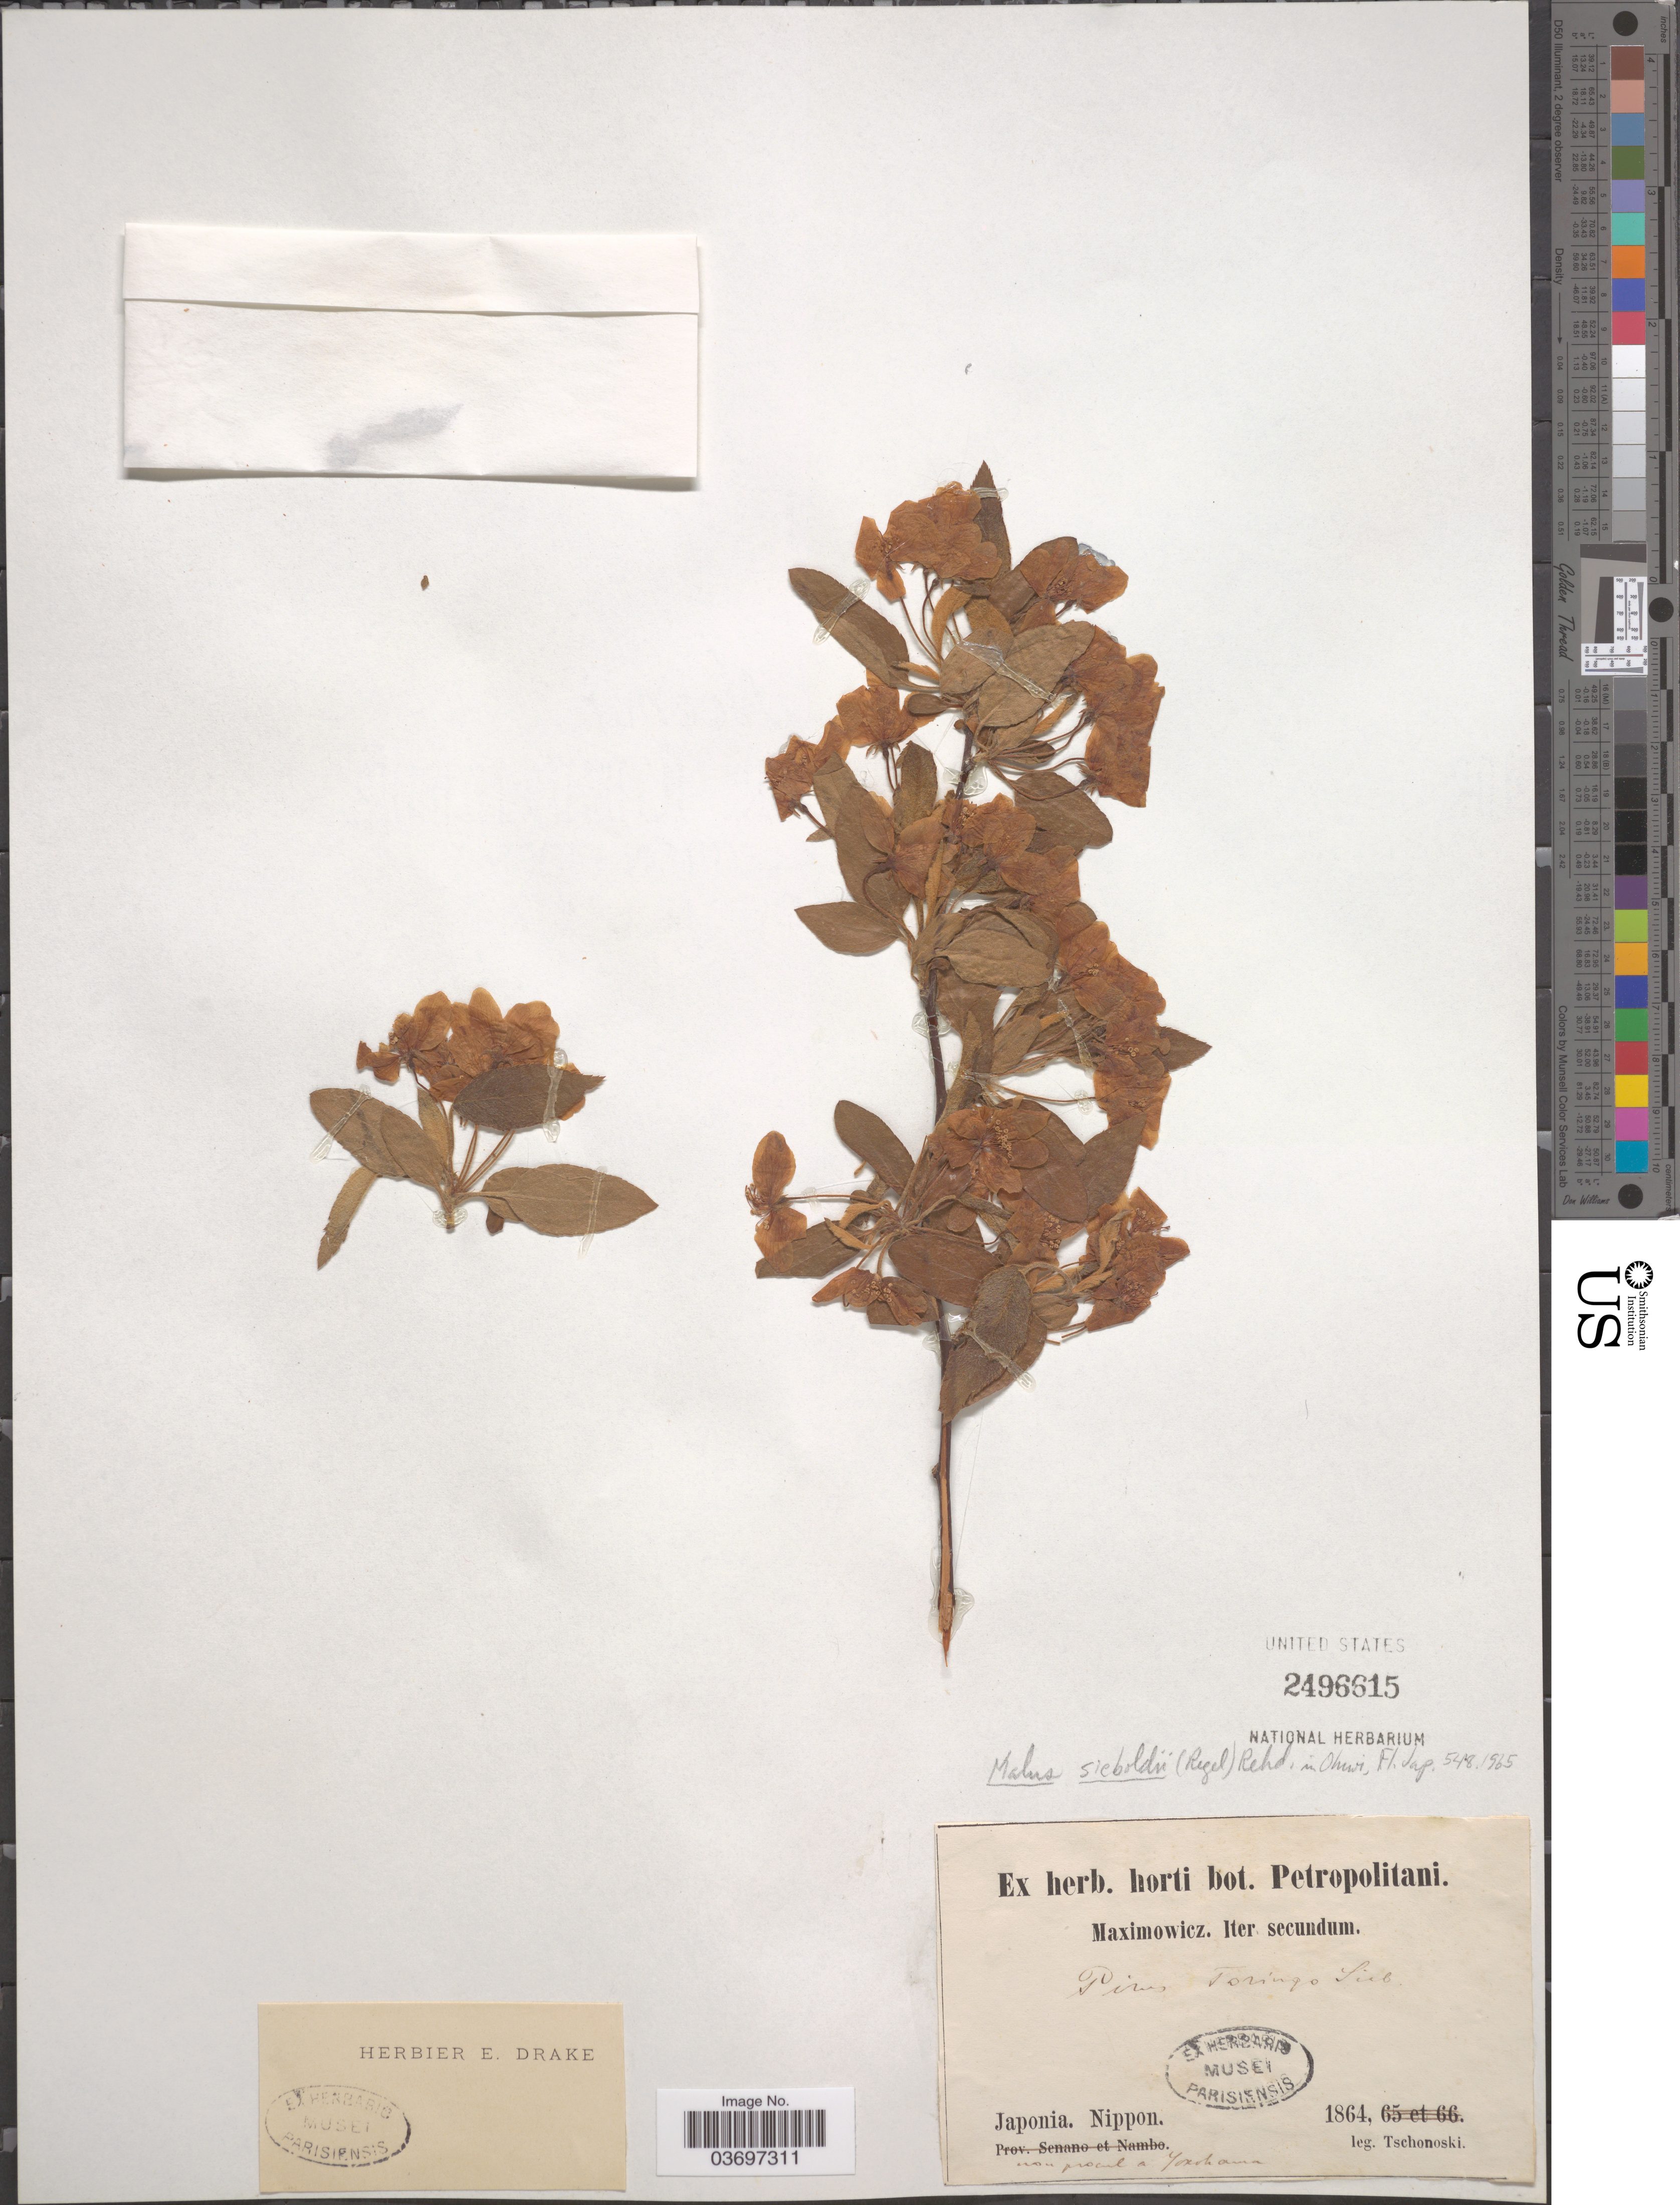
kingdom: Plantae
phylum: Tracheophyta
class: Magnoliopsida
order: Rosales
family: Rosaceae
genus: Malus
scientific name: Malus sieboldii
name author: Rehder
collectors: -. Tschonoski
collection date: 1864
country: Japan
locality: Nippon. Non procul a Yokohama.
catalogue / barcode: US 2496615